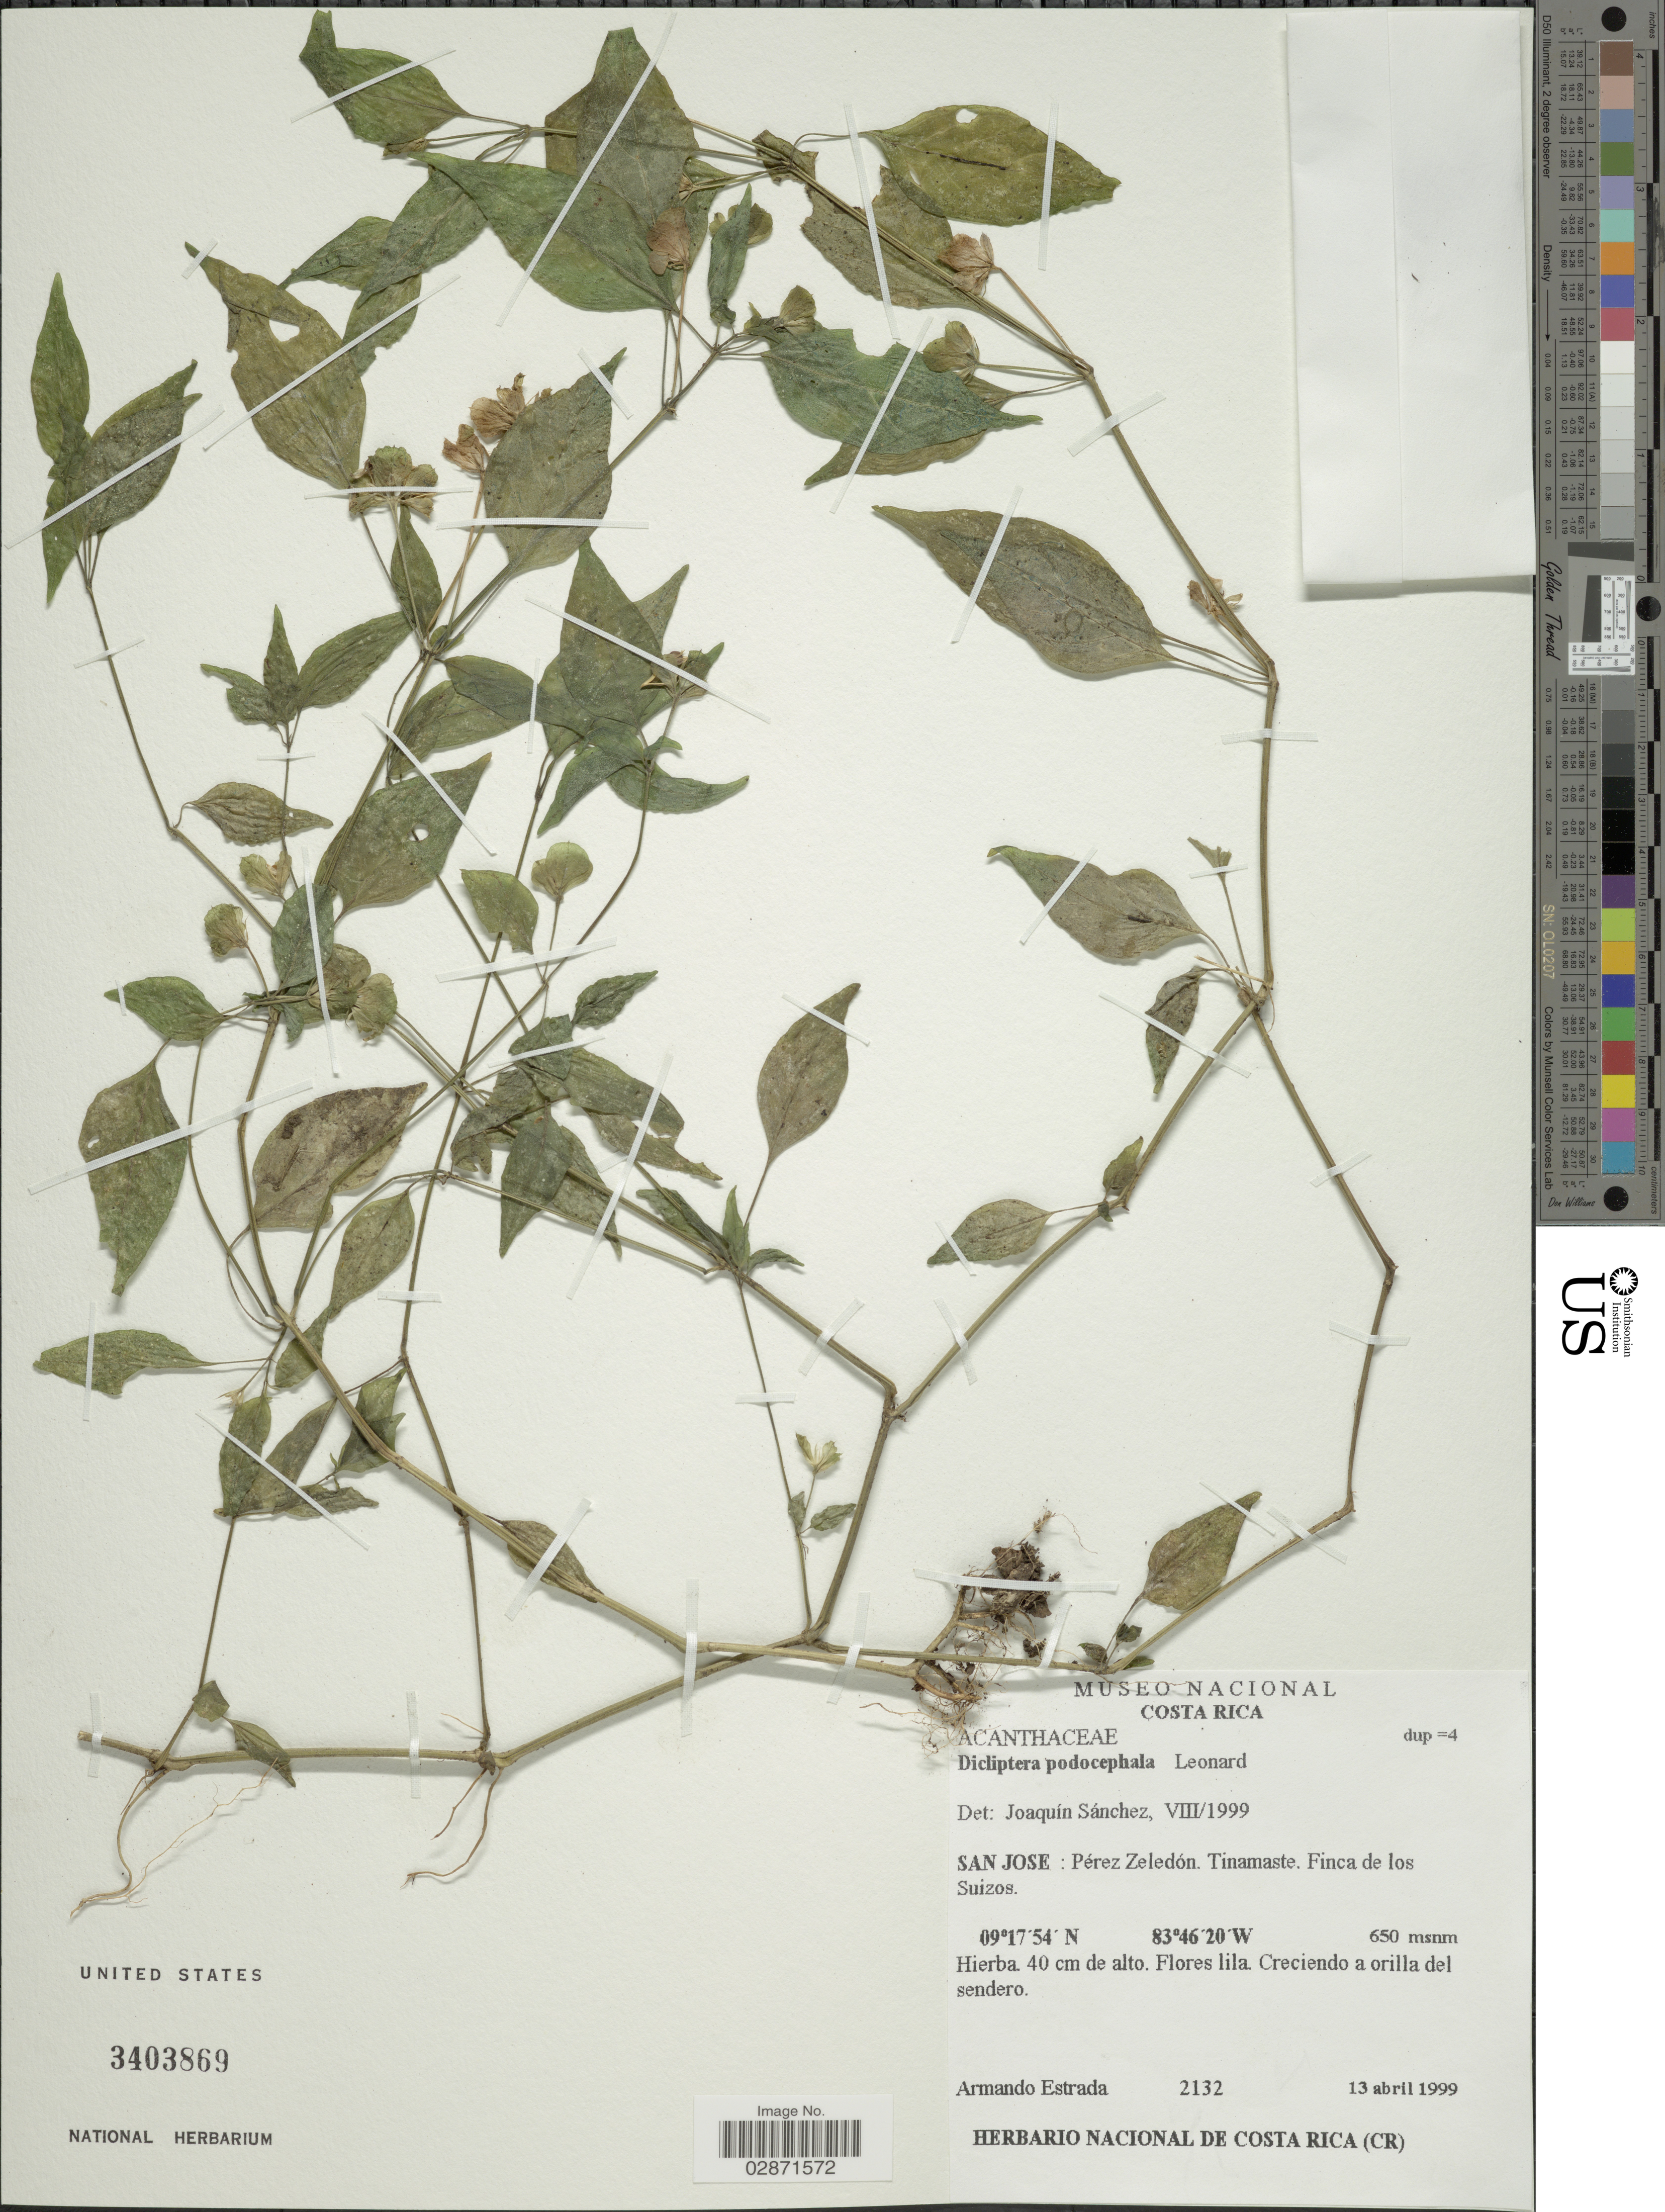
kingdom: Plantae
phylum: Tracheophyta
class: Magnoliopsida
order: Lamiales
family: Acanthaceae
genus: Dicliptera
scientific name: Dicliptera podocephala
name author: Donn. Sm.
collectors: A. Estrada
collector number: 2132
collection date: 1999-04-13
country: Costa Rica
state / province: San José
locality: Pérez Zeledón, Tinamaste, Finca de los Suizos.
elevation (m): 650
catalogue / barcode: US 3403869